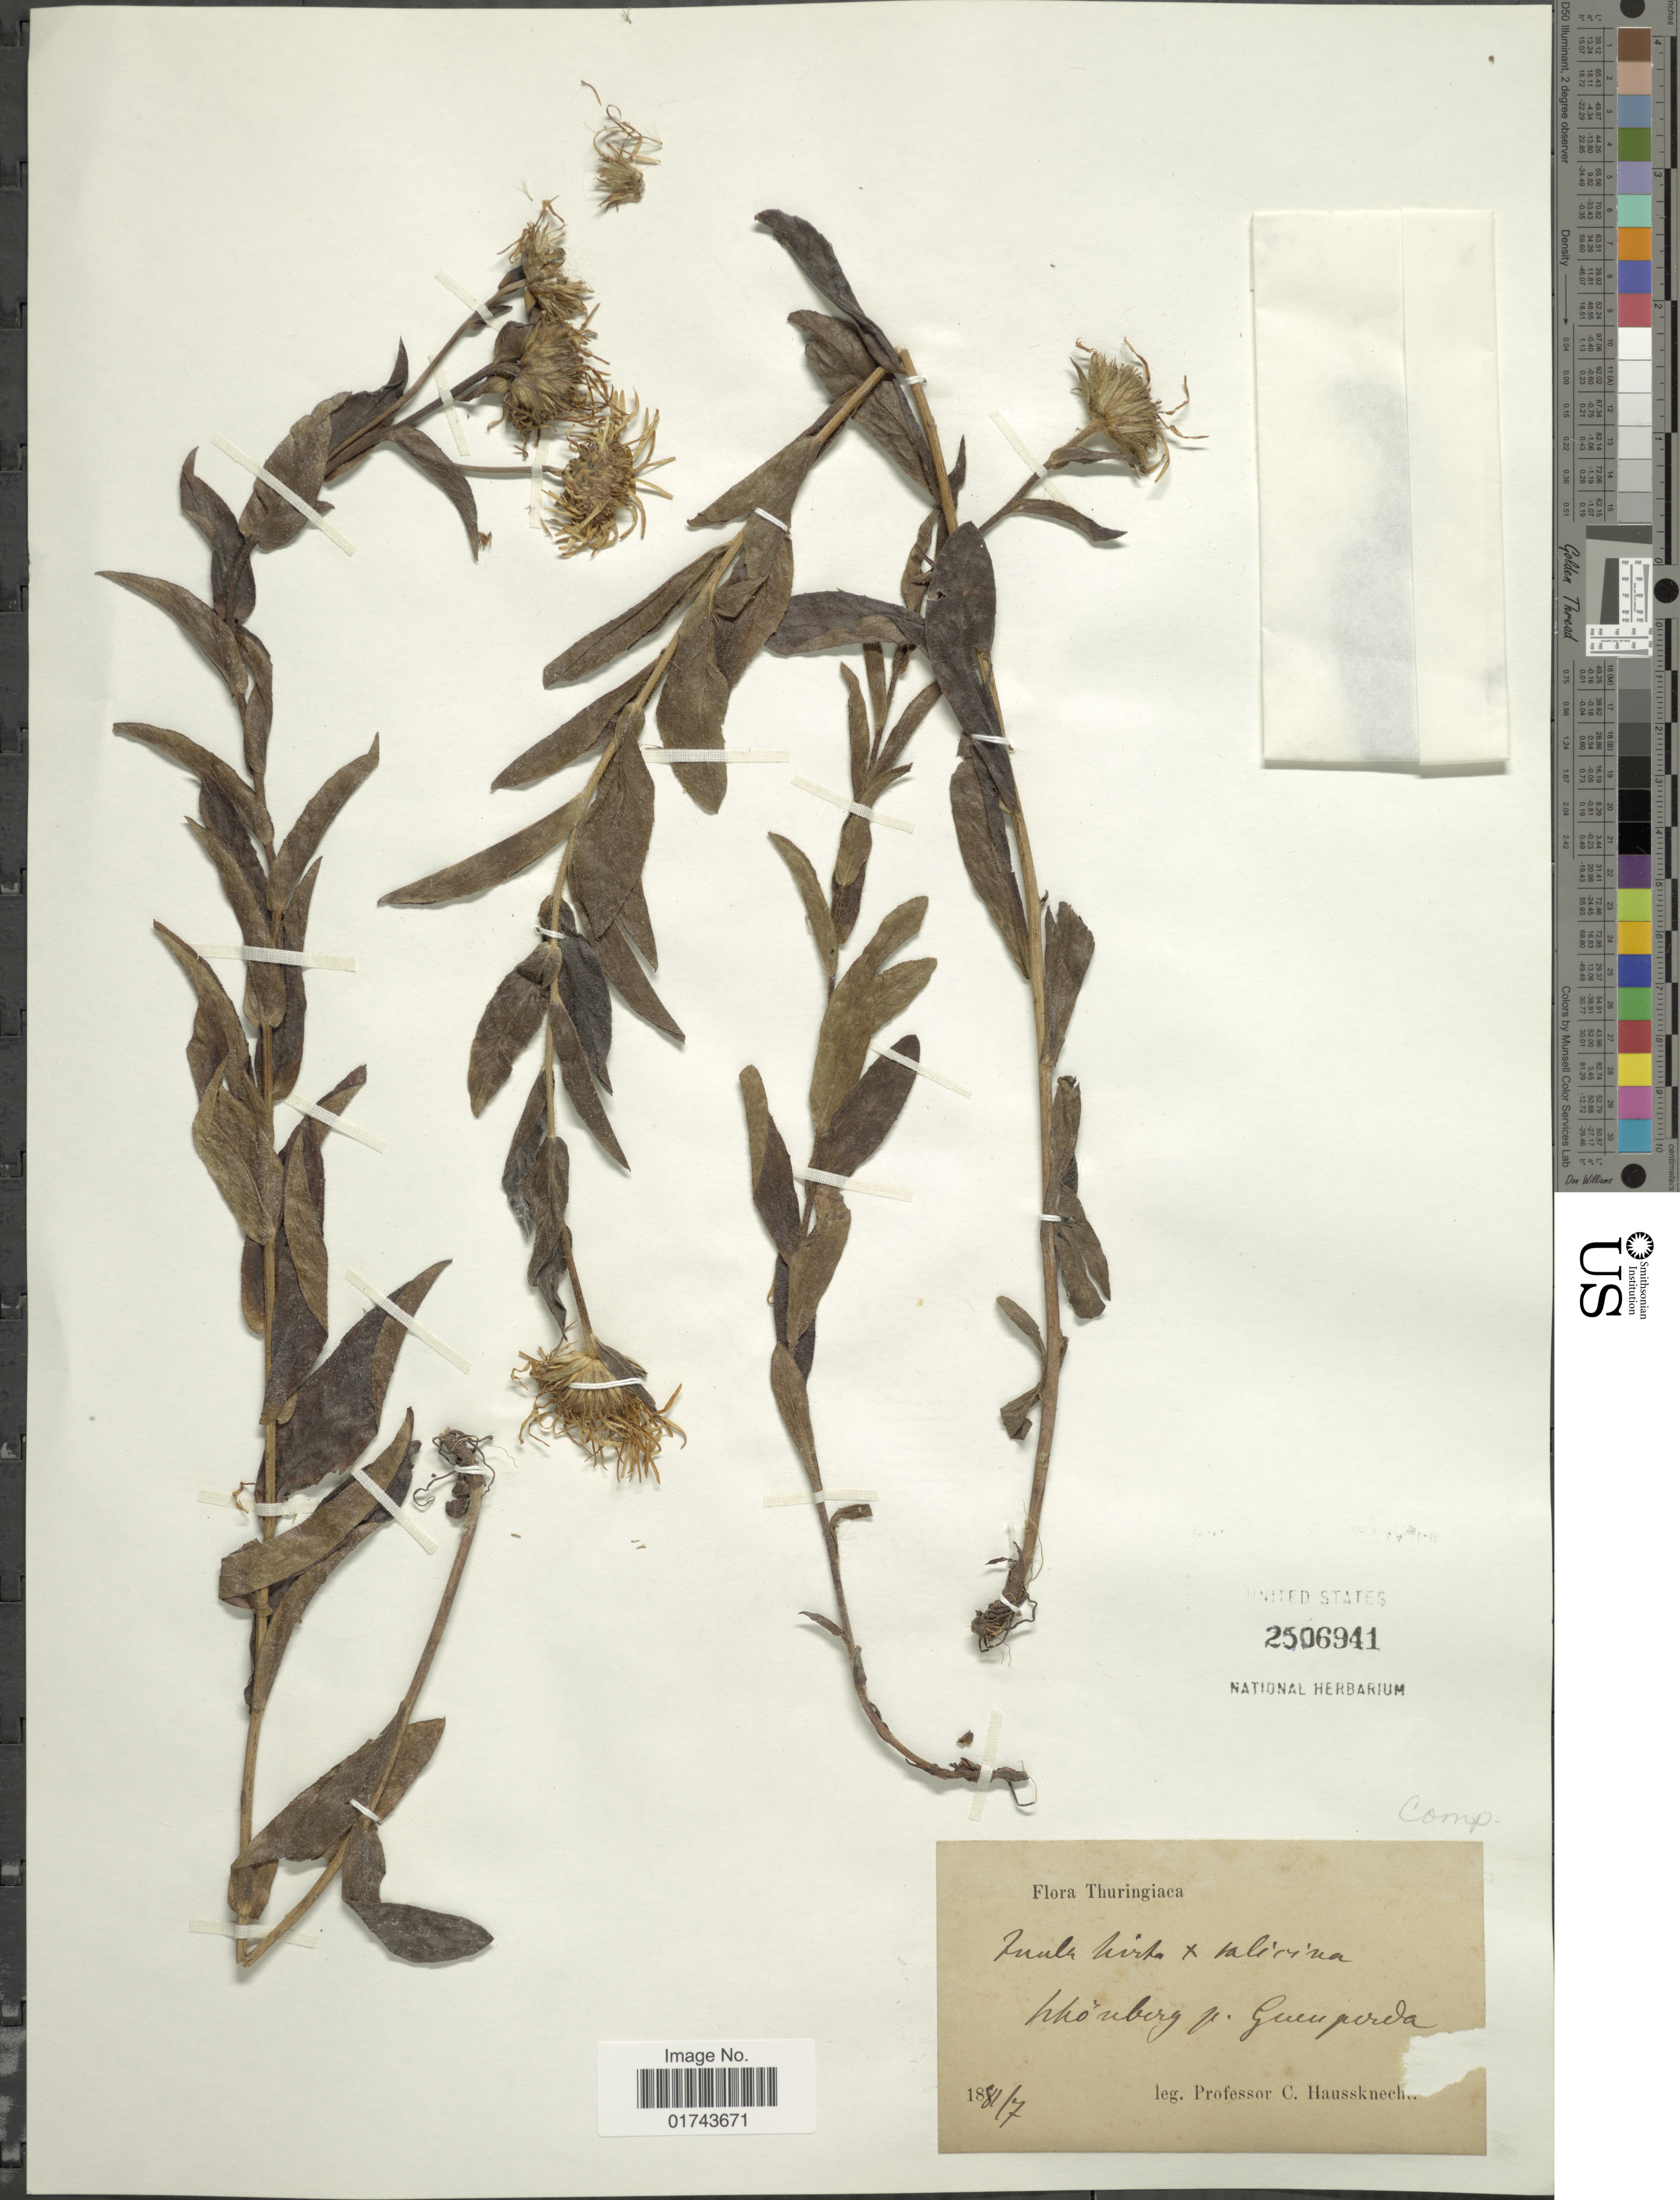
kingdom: Plantae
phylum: Tracheophyta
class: Magnoliopsida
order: Asterales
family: Asteraceae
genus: Inula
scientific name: Inula hirta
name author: L.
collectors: C. Haussknecht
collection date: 1881-07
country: Germany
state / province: Thuringia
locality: Thuringiaca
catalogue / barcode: US 2506941